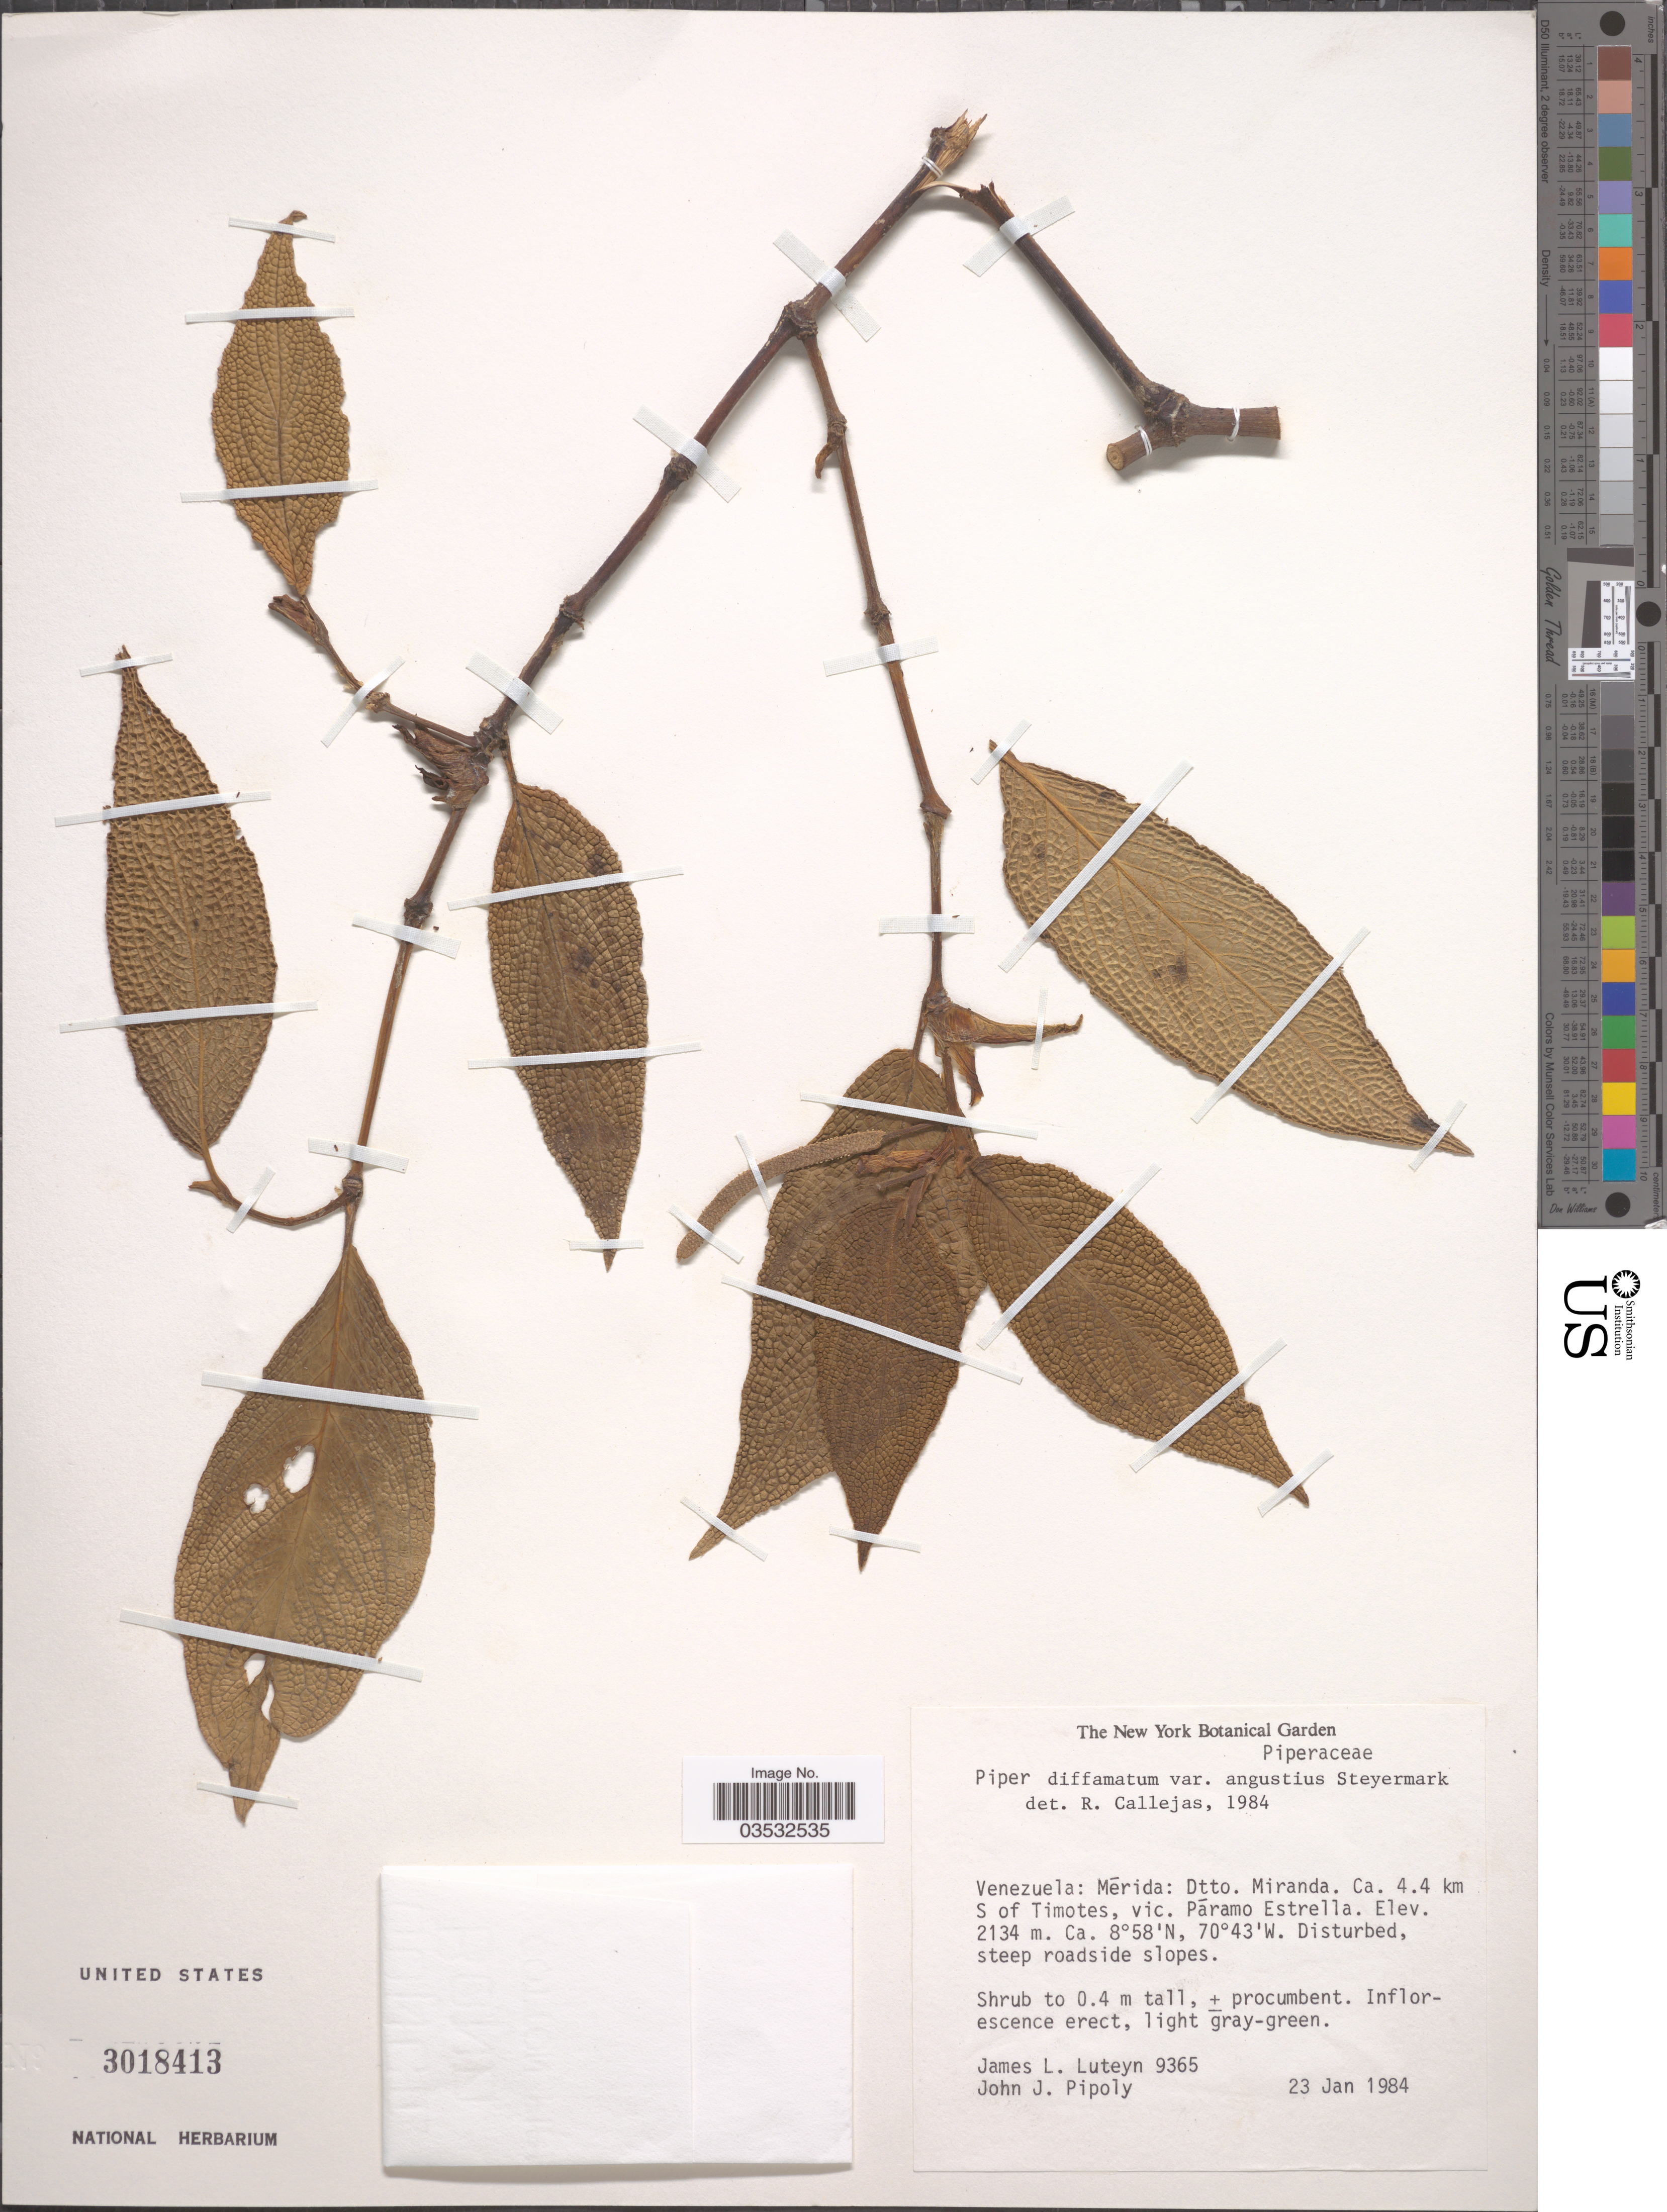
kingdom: Plantae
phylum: Tracheophyta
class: Magnoliopsida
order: Piperales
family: Piperaceae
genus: Piper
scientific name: Piper diffamatum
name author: Trel. & Yunck.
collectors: J. L. Luteyn & J. J. Pipoly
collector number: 9365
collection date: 1984-01-23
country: Venezuela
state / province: Merida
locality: Dtto. Miranda. Ca. 4.4 km S of Timotes, vic. Páramo Estrella.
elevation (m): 2134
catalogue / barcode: US 3018413